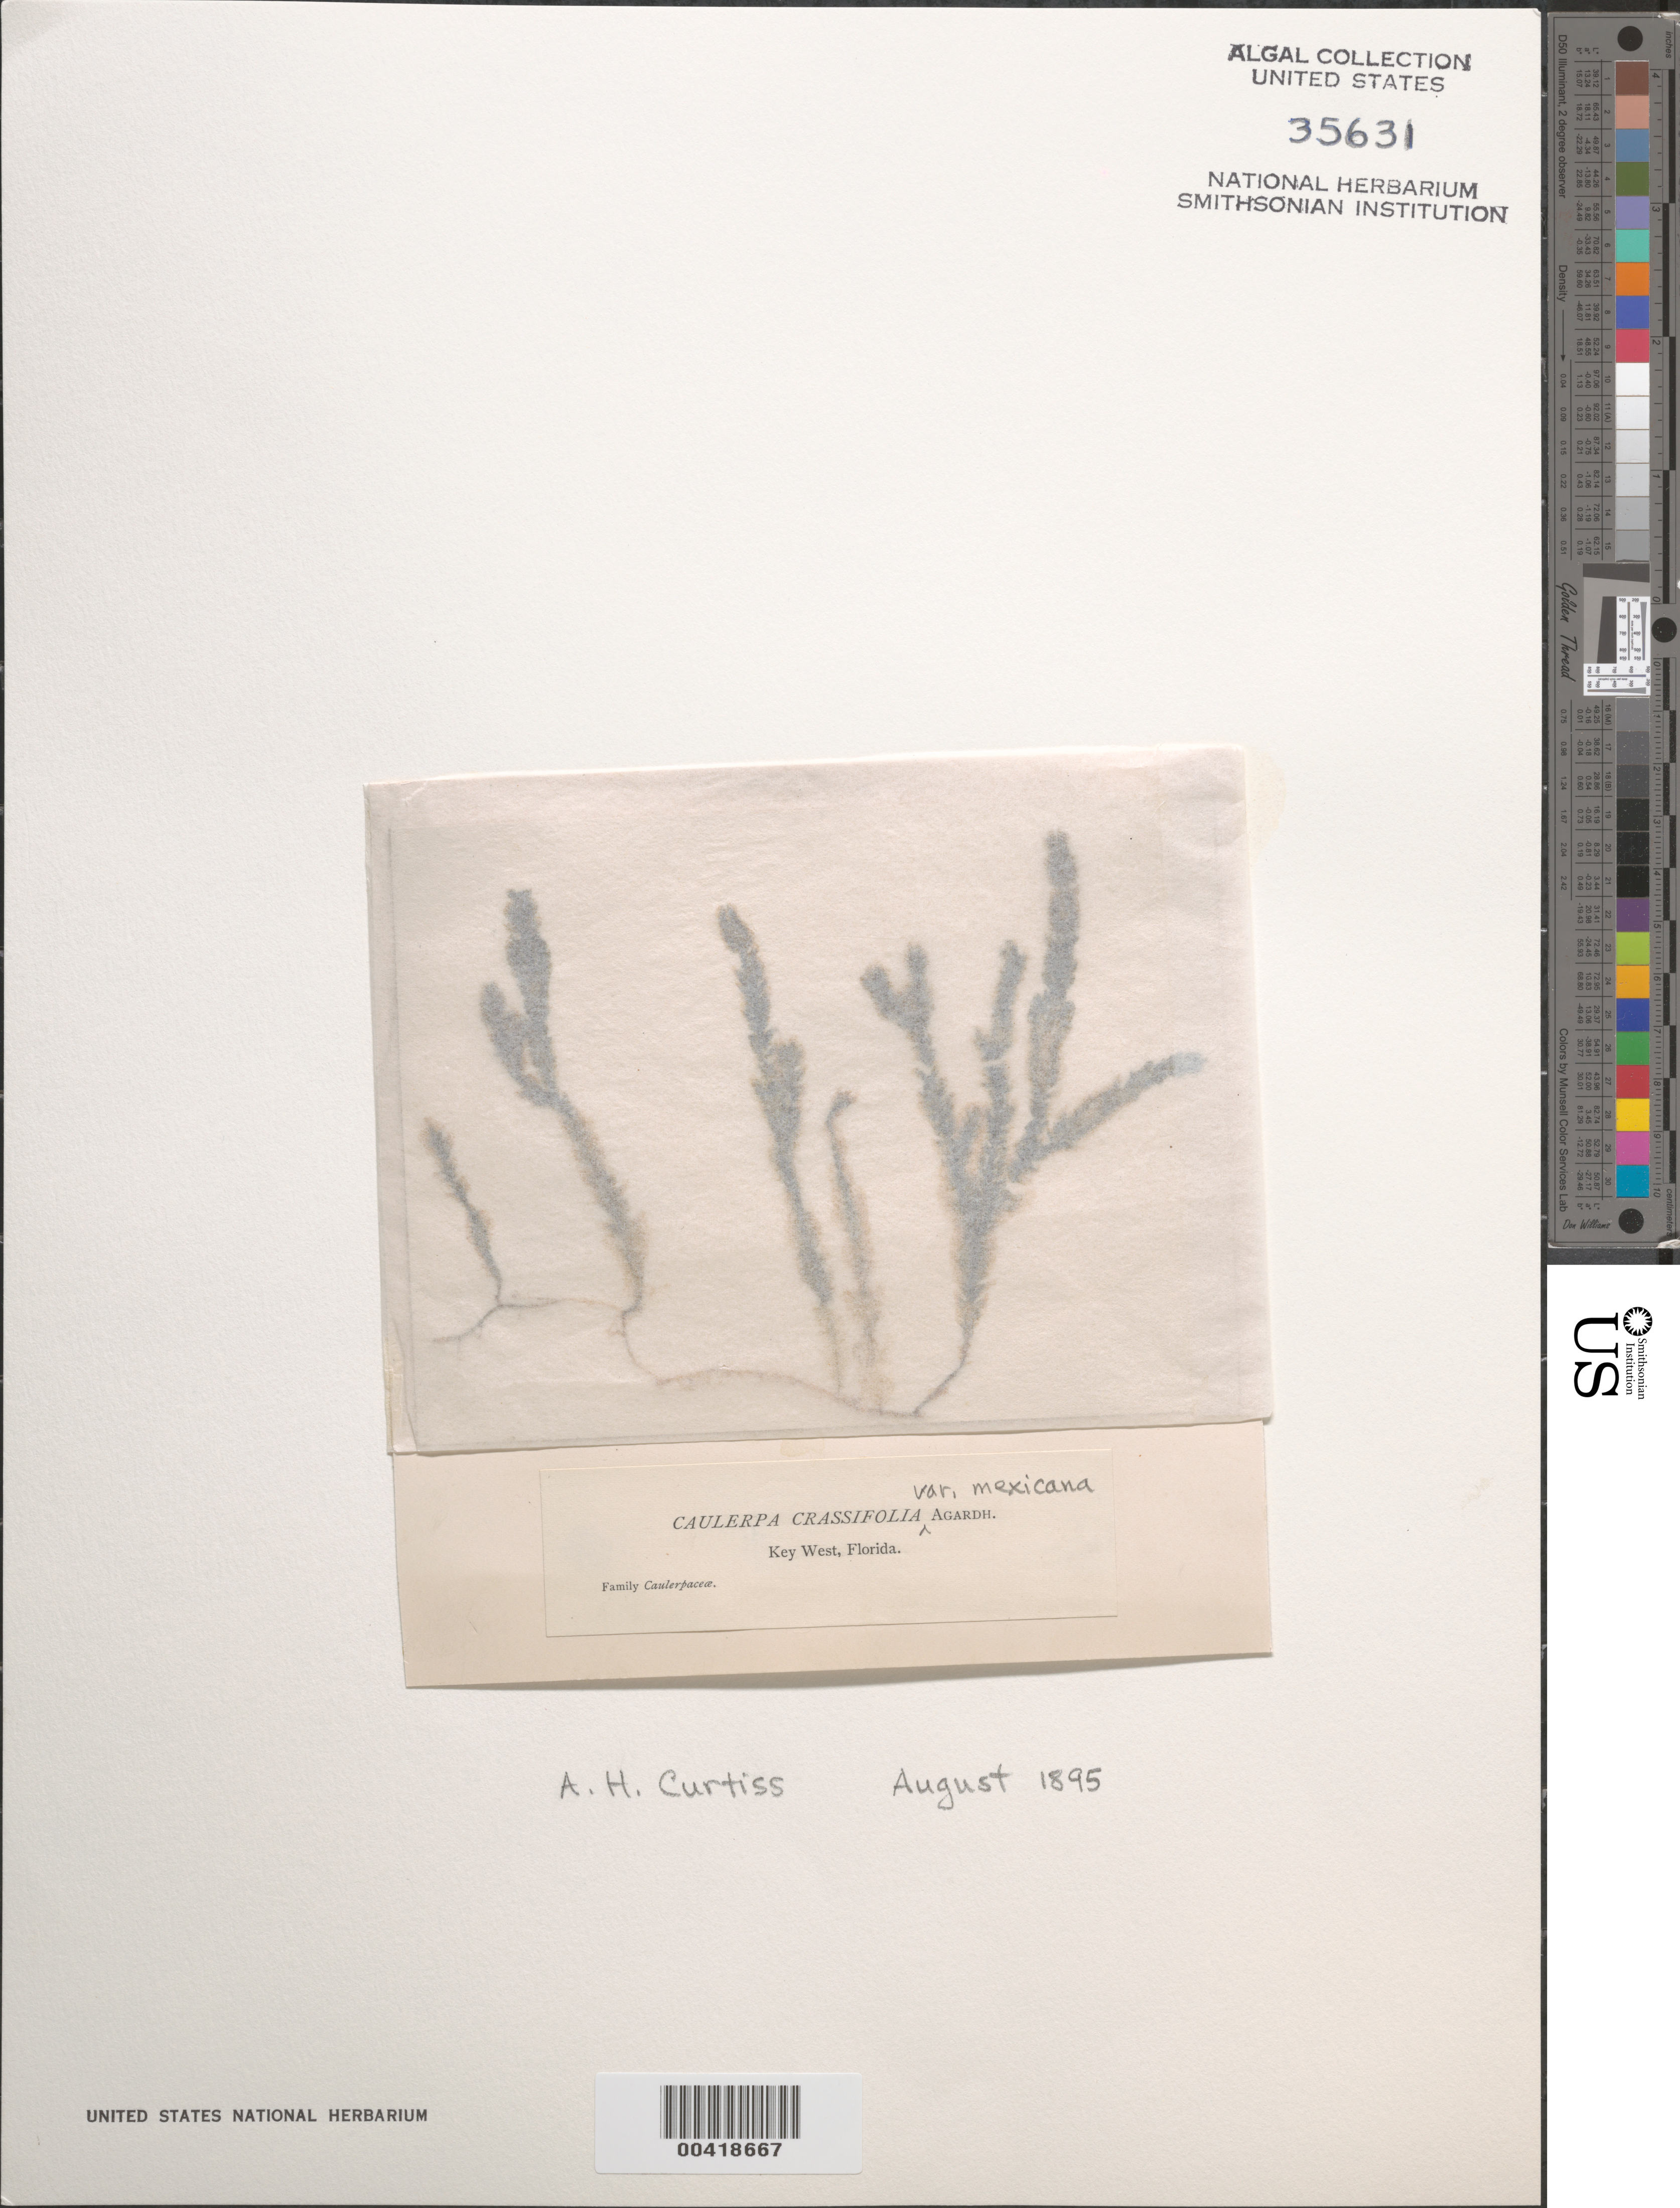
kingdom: Plantae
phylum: Chlorophyta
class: Ulvophyceae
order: Ulvales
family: Ulvaceae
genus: Ulva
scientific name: Ulva linza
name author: L.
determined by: Algae name updating Project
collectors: A. H. Curtiss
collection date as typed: Aug 1895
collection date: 1895-08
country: United States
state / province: Florida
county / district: Monroe County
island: Key West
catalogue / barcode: US 35631